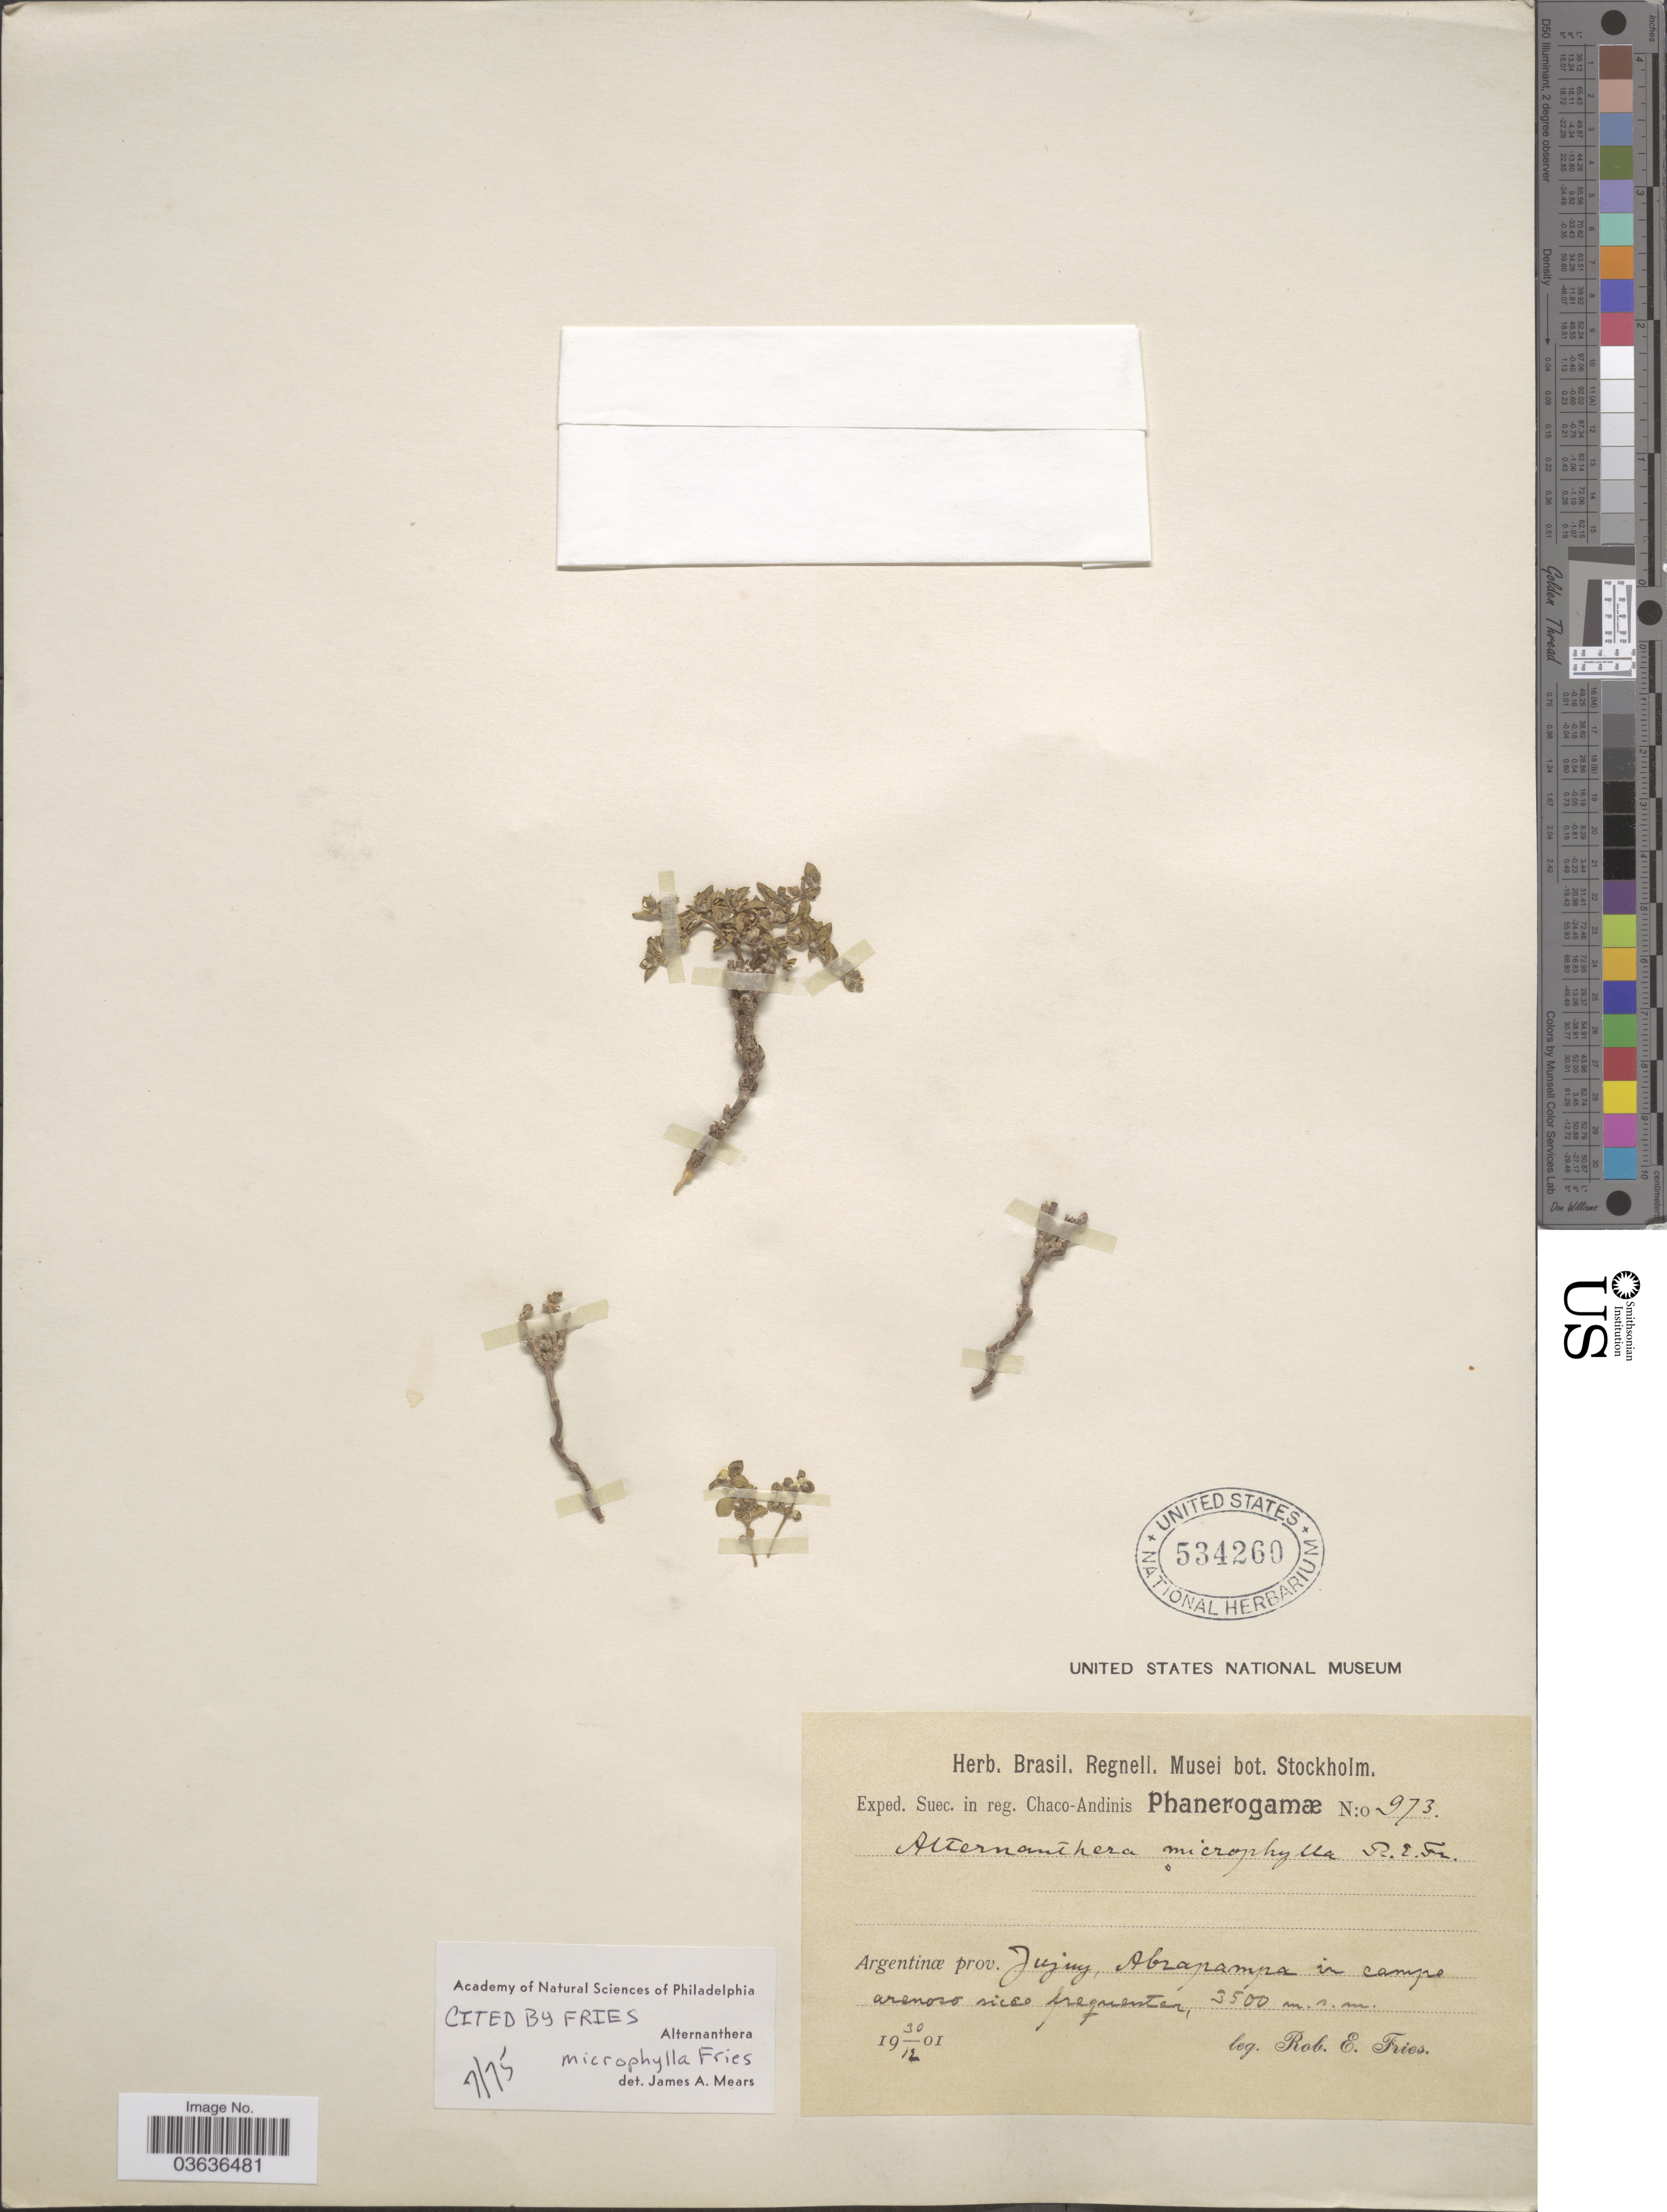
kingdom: Plantae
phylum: Tracheophyta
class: Magnoliopsida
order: Caryophyllales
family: Amaranthaceae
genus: Alternanthera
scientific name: Alternanthera microphylla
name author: R.E. Fr.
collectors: R. E. Fries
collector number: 973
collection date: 1901-12-30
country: Argentina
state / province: Jujuy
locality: Abrapampa in campo.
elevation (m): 3500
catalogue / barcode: US 534260